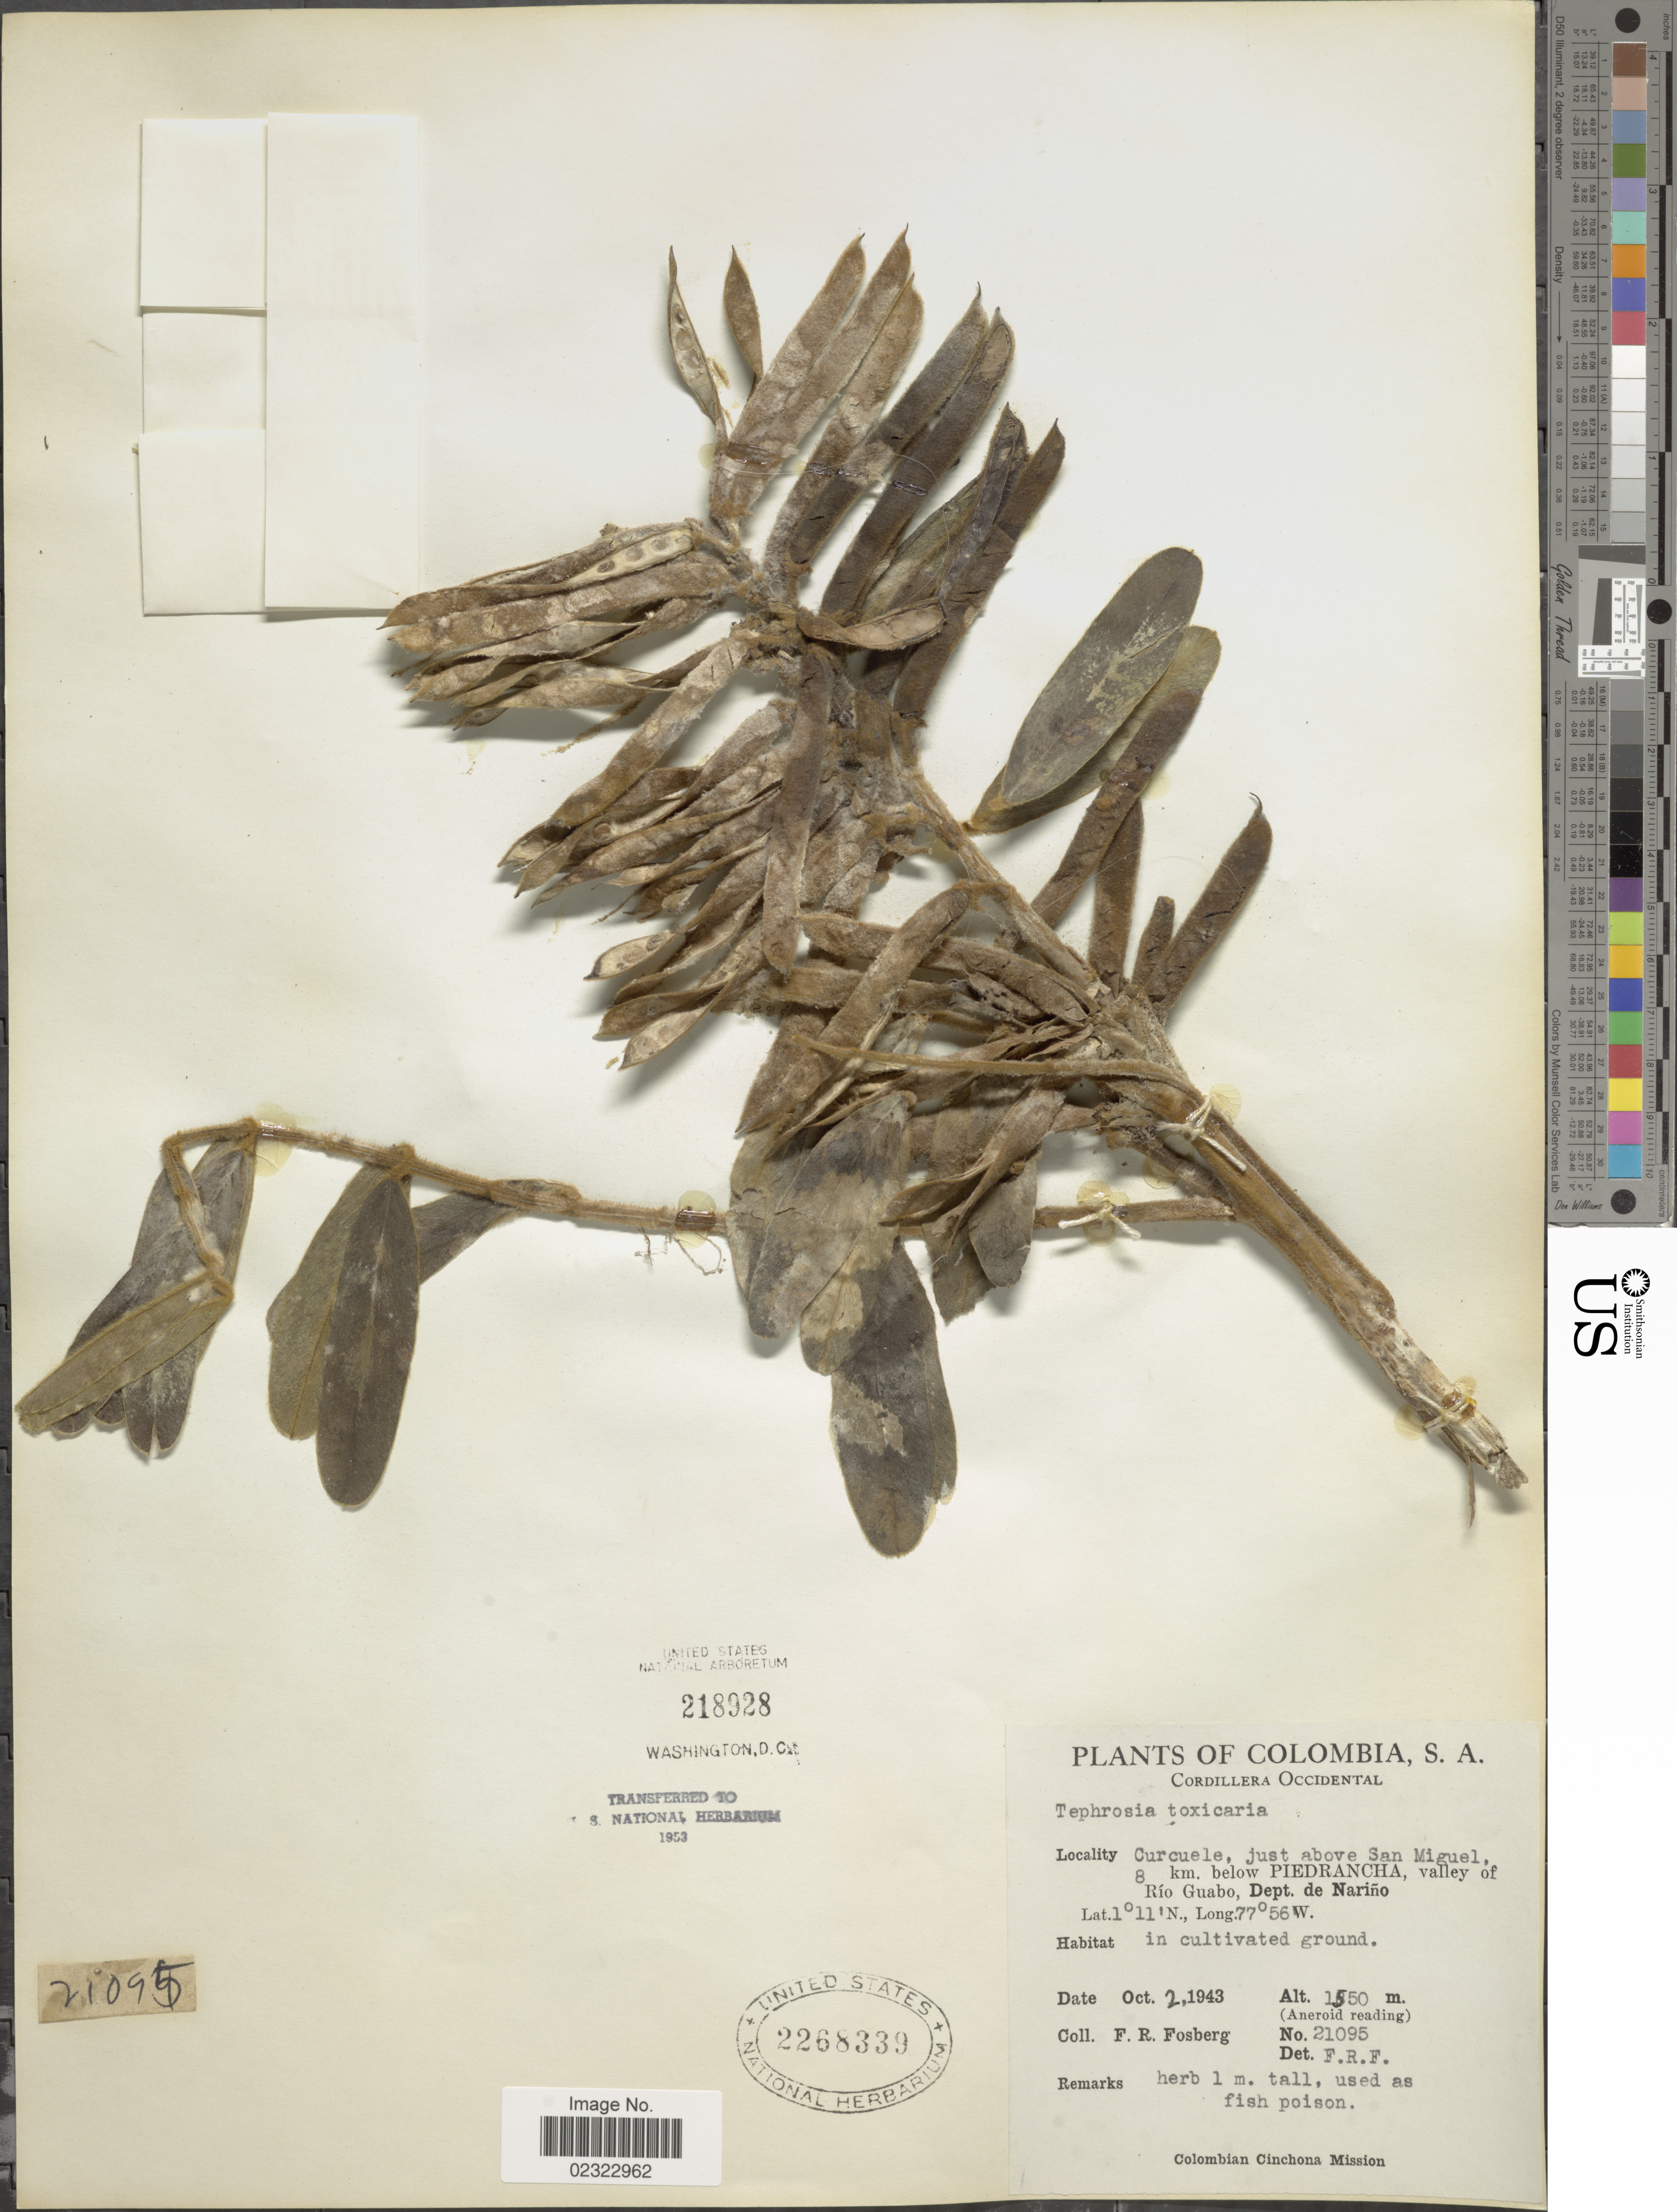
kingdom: Plantae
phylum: Tracheophyta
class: Magnoliopsida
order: Fabales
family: Fabaceae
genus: Tephrosia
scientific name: Tephrosia sinapou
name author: (Buc'hoz) A. Chev.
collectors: F. R. Fosberg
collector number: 21095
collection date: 1943-10-02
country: Colombia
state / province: Nariño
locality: Curcuele, just above San Miguel, 8 km. below Piedrancha, valley of Rio Guabo, Dept. de Narino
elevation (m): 1550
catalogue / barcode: US 2268339